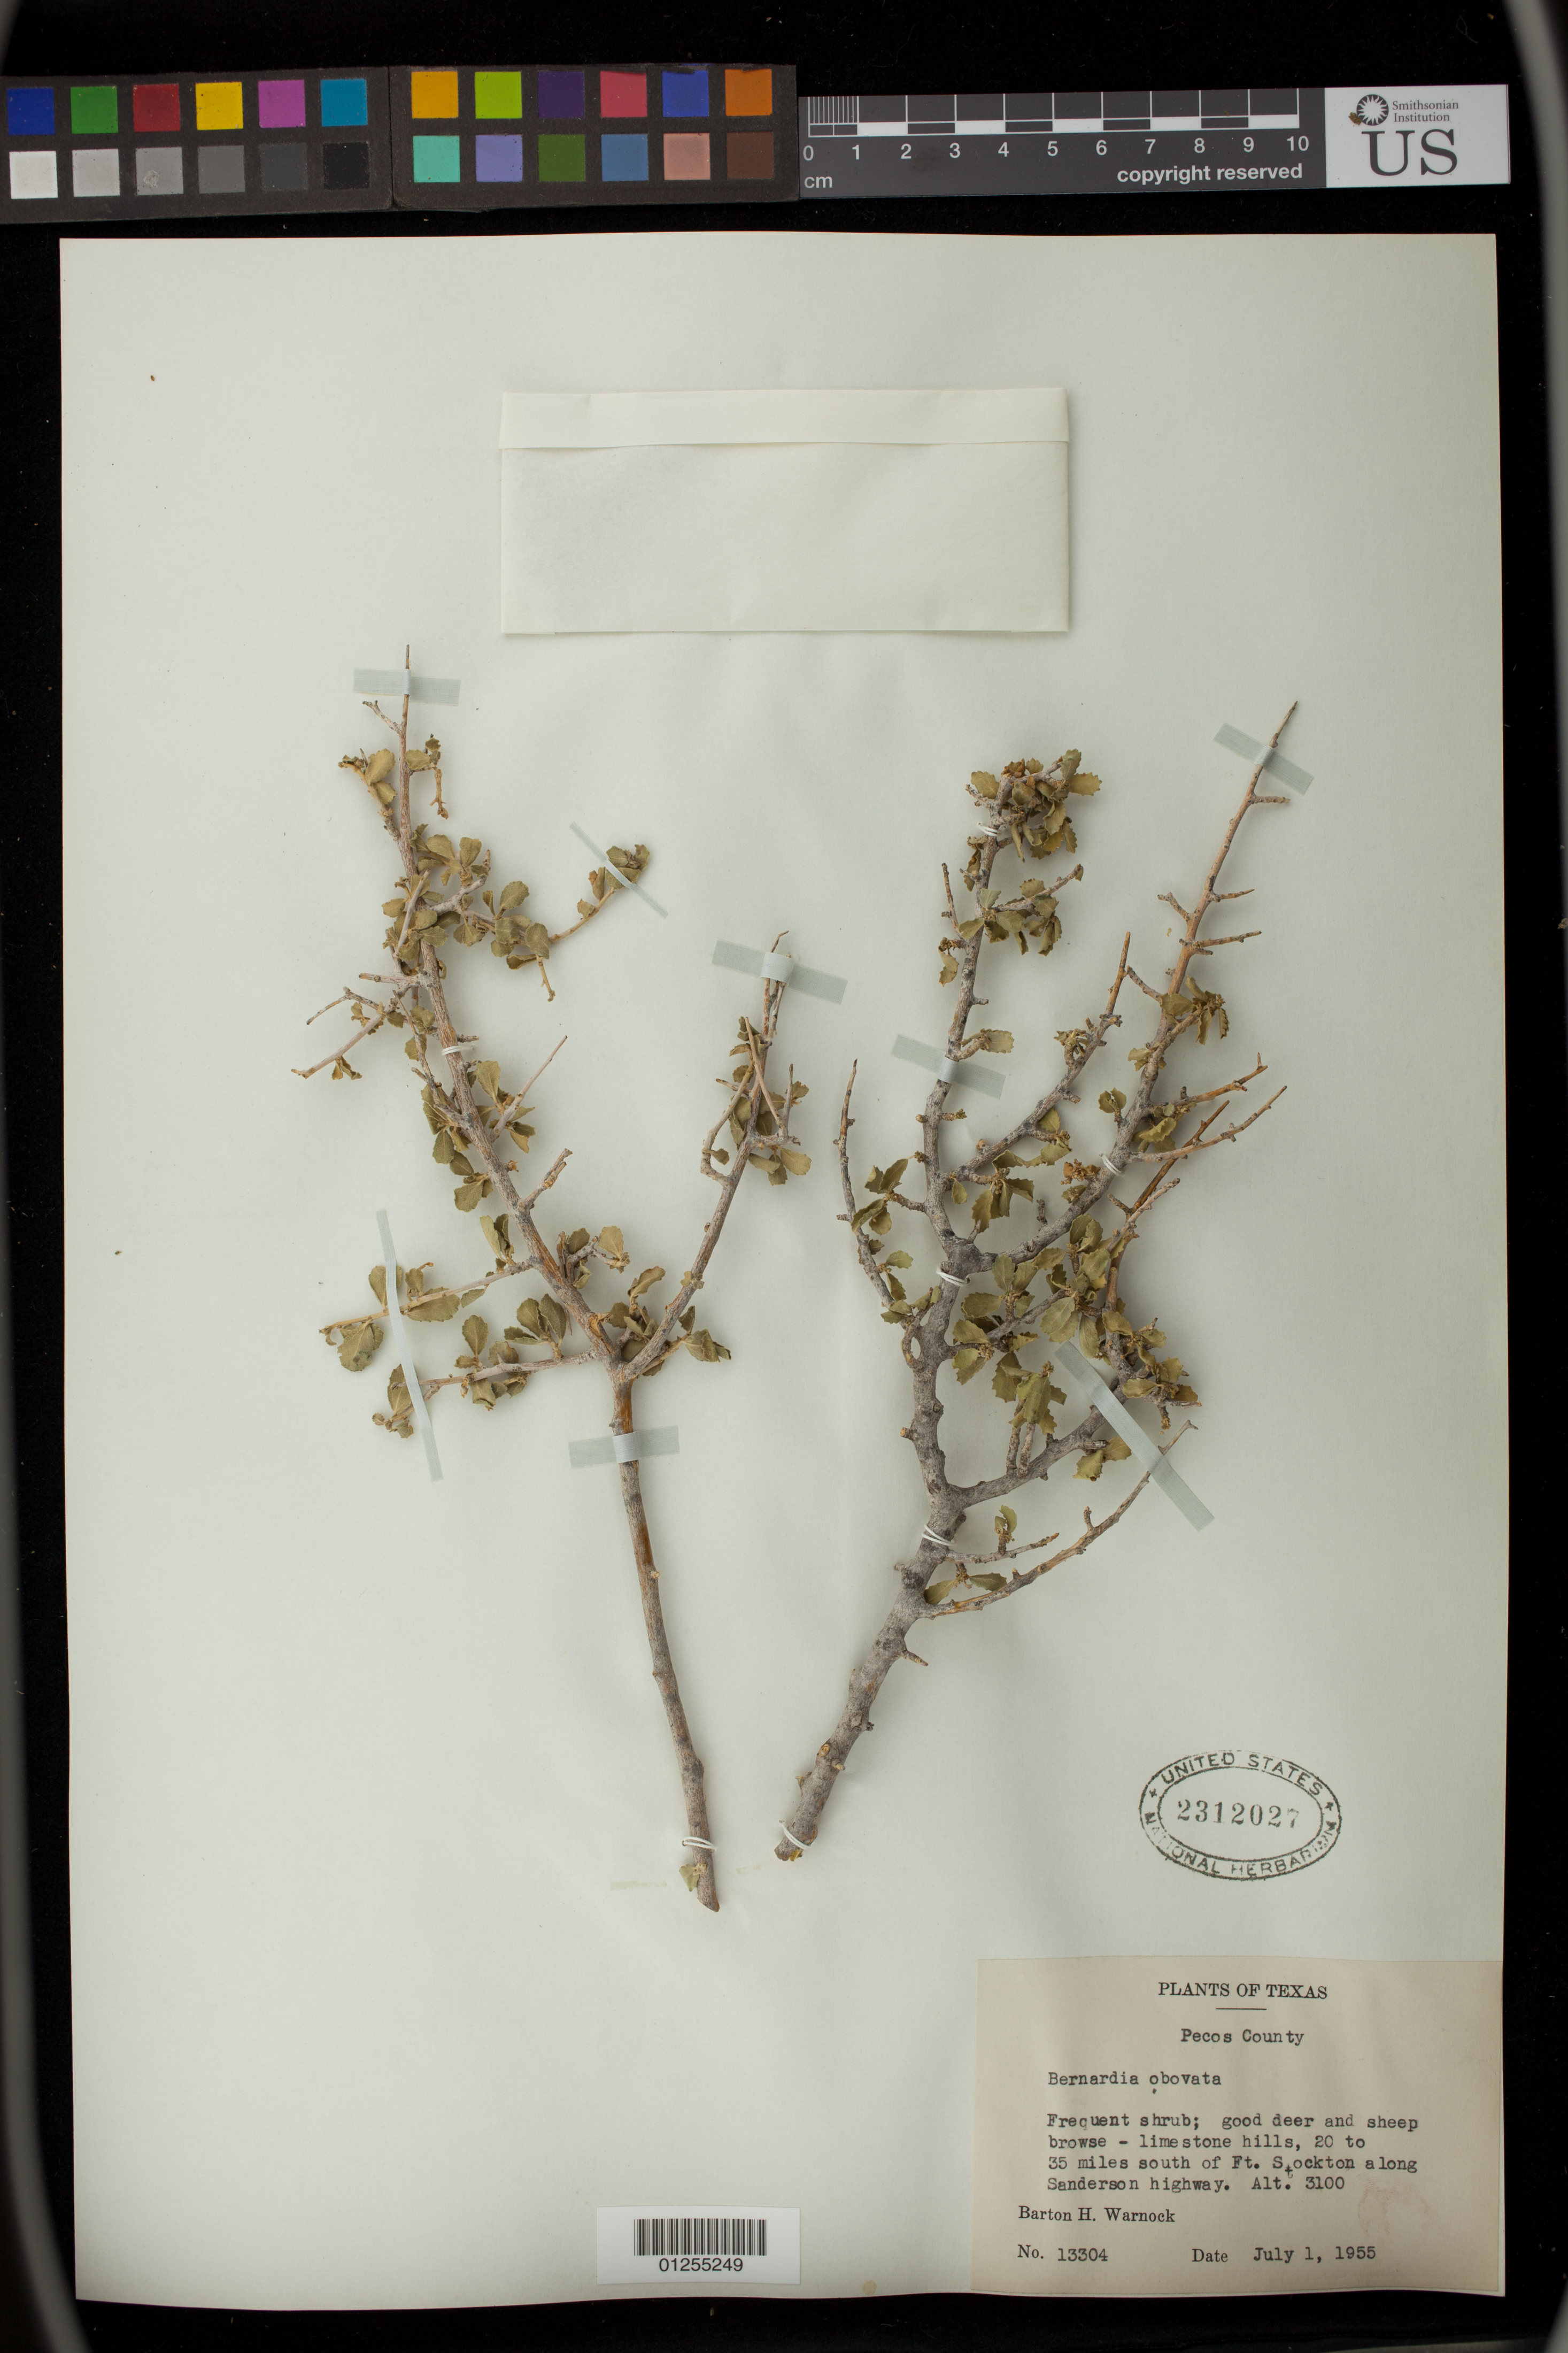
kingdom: Plantae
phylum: Tracheophyta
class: Magnoliopsida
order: Malpighiales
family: Euphorbiaceae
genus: Bernardia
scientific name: Bernardia obovata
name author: I.M. Johnst.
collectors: B. H. Warnock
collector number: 13304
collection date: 1955-07-01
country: United States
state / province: Texas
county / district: Pecos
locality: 20 to 35 miles south of Ft. Stockton along Sanderson highway.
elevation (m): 945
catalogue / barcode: US 2312027